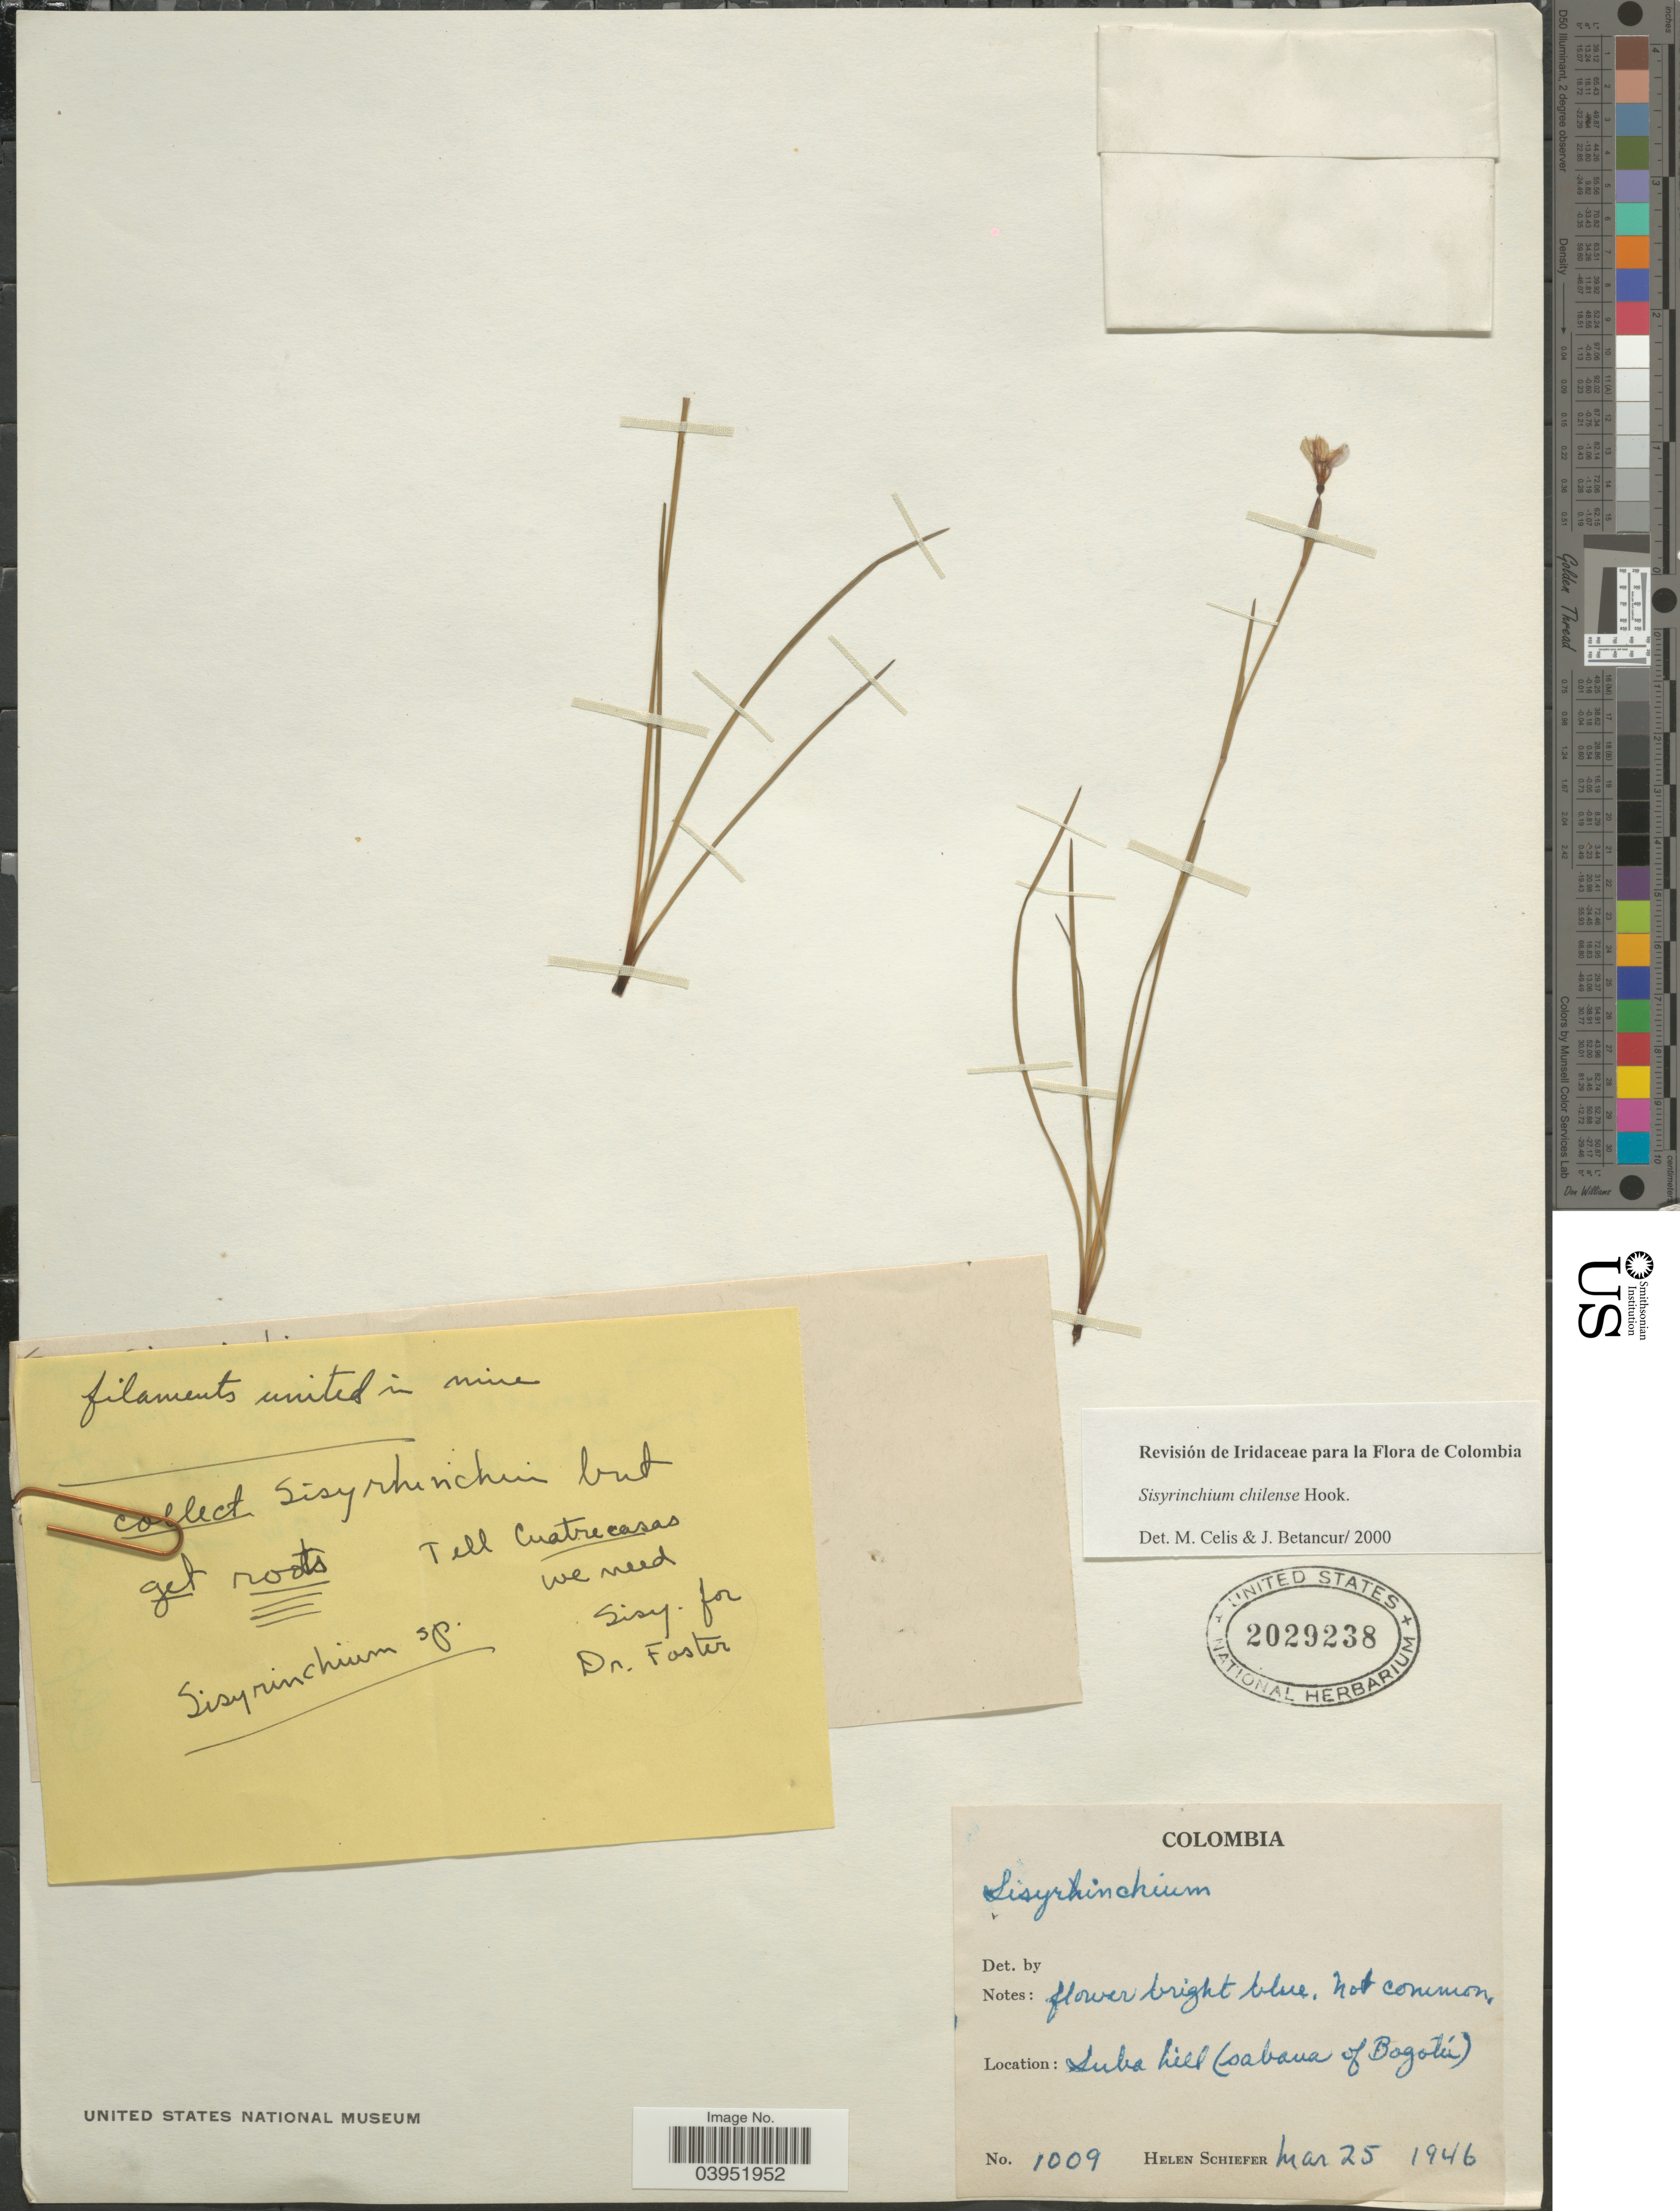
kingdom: Plantae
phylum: Tracheophyta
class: Liliopsida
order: Asparagales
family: Iridaceae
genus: Sisyrinchium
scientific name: Sisyrinchium chilense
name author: Hook.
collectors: H. Schiefer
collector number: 1009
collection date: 1946-03-25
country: Colombia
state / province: Bogota D.C.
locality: Suba hill (sabana of Bogotá).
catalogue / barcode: US 2029238